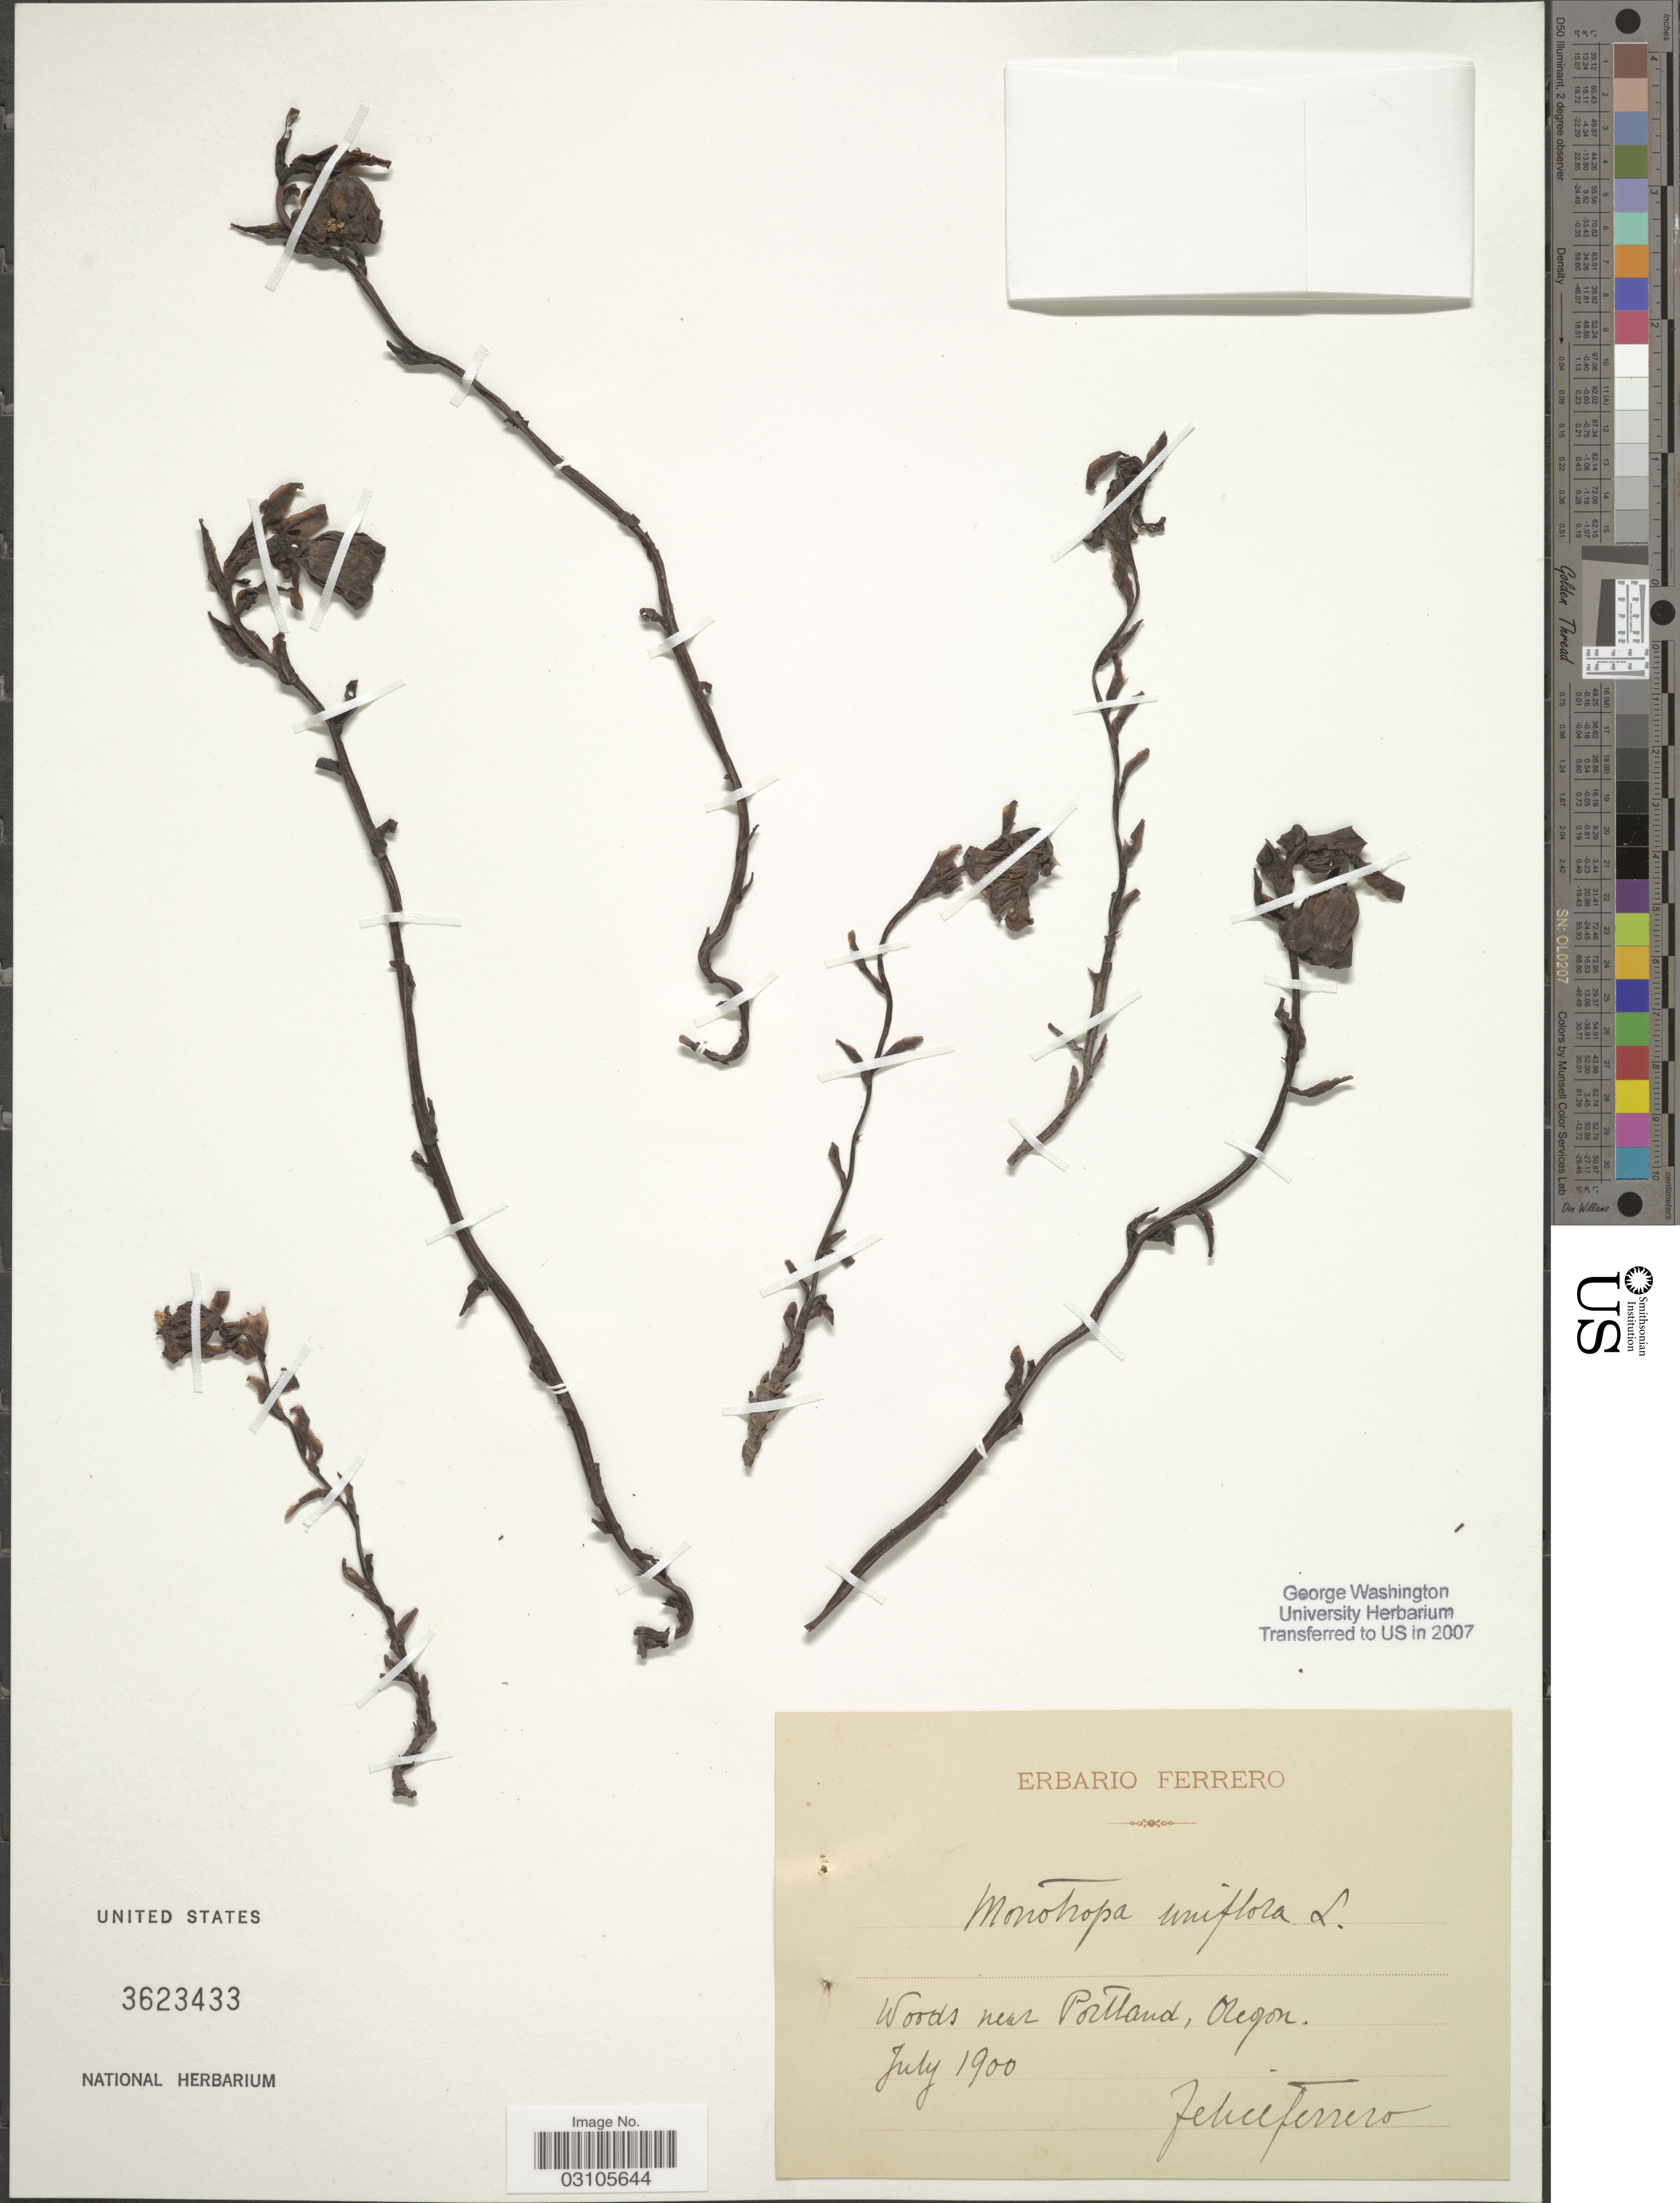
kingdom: Plantae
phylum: Tracheophyta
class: Magnoliopsida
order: Ericales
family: Ericaceae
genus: Monotropa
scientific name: Monotropa uniflora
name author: L.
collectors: F. Ferrero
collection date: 1900-07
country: United States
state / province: Oregon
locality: Woods near Portland.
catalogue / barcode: US 3623433